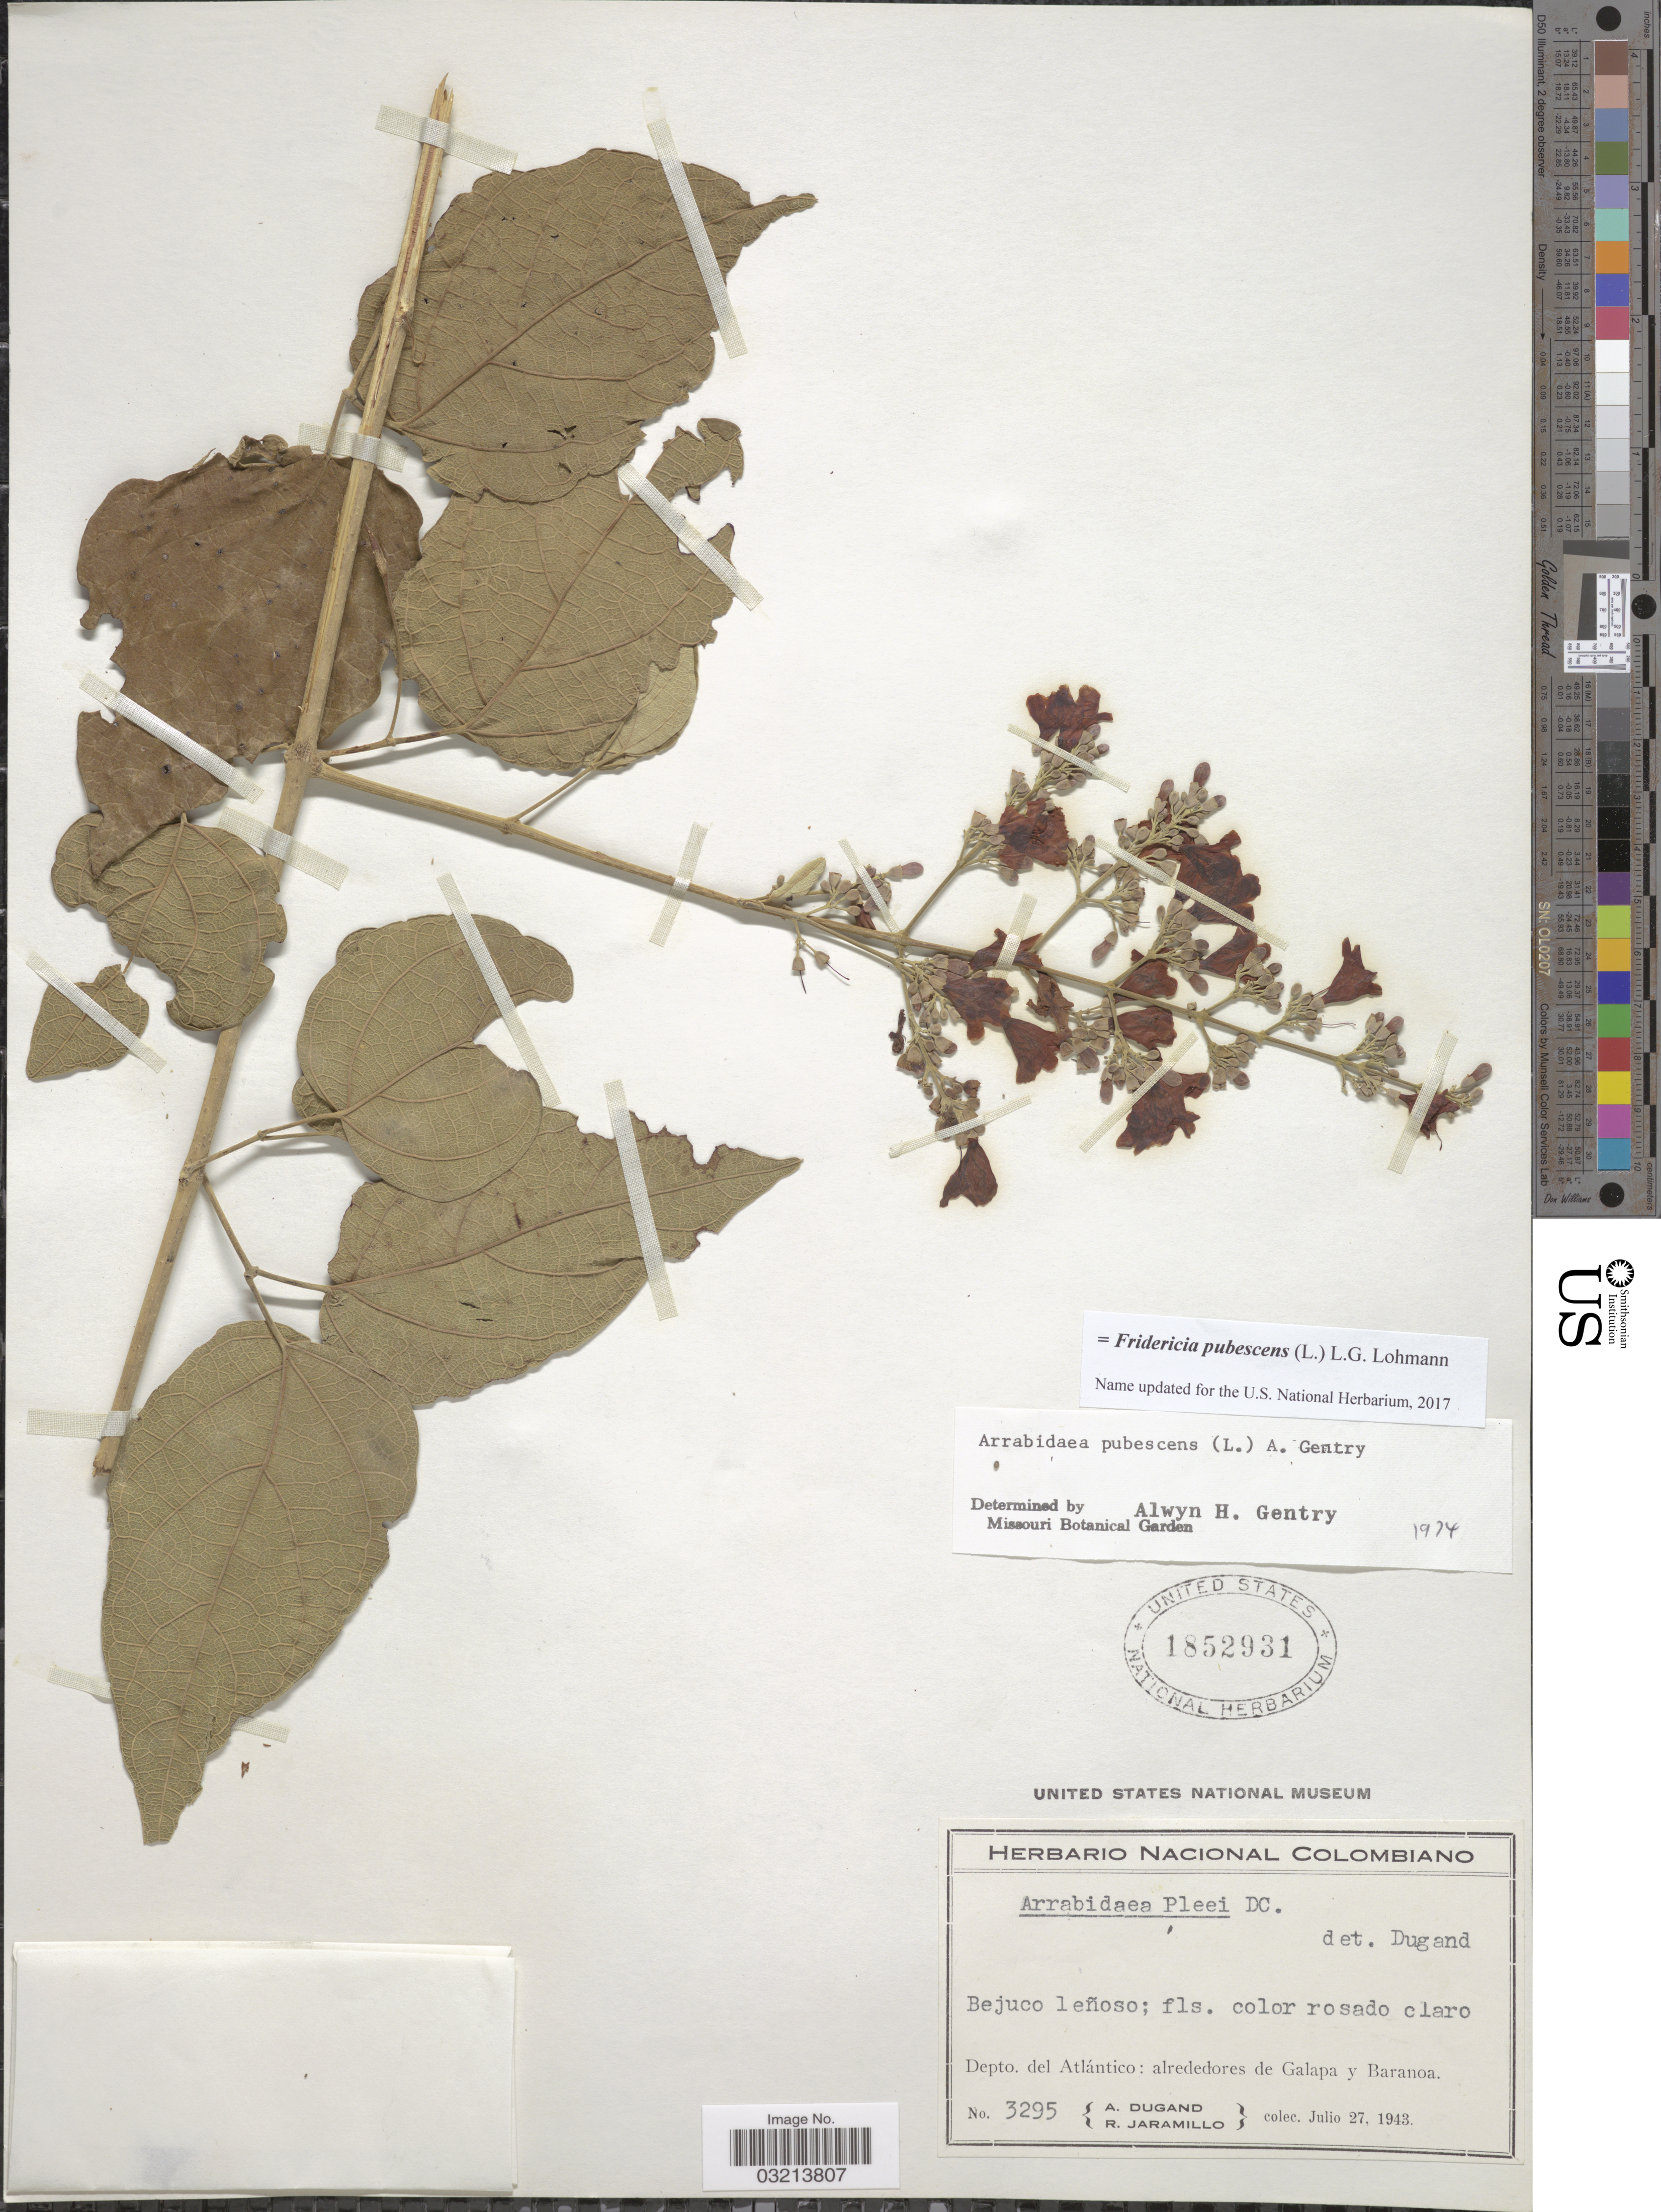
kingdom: Plantae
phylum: Tracheophyta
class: Magnoliopsida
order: Lamiales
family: Bignoniaceae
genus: Fridericia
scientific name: Fridericia pubescens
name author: (L.) L.G. Lohmann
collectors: A. Dugand & R. Jaramillo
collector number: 3295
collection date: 1943-07-27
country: Colombia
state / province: Atlántico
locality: Depto. del Atlántico: alrededores de Galapa y Baranoa.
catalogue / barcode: US 1852931